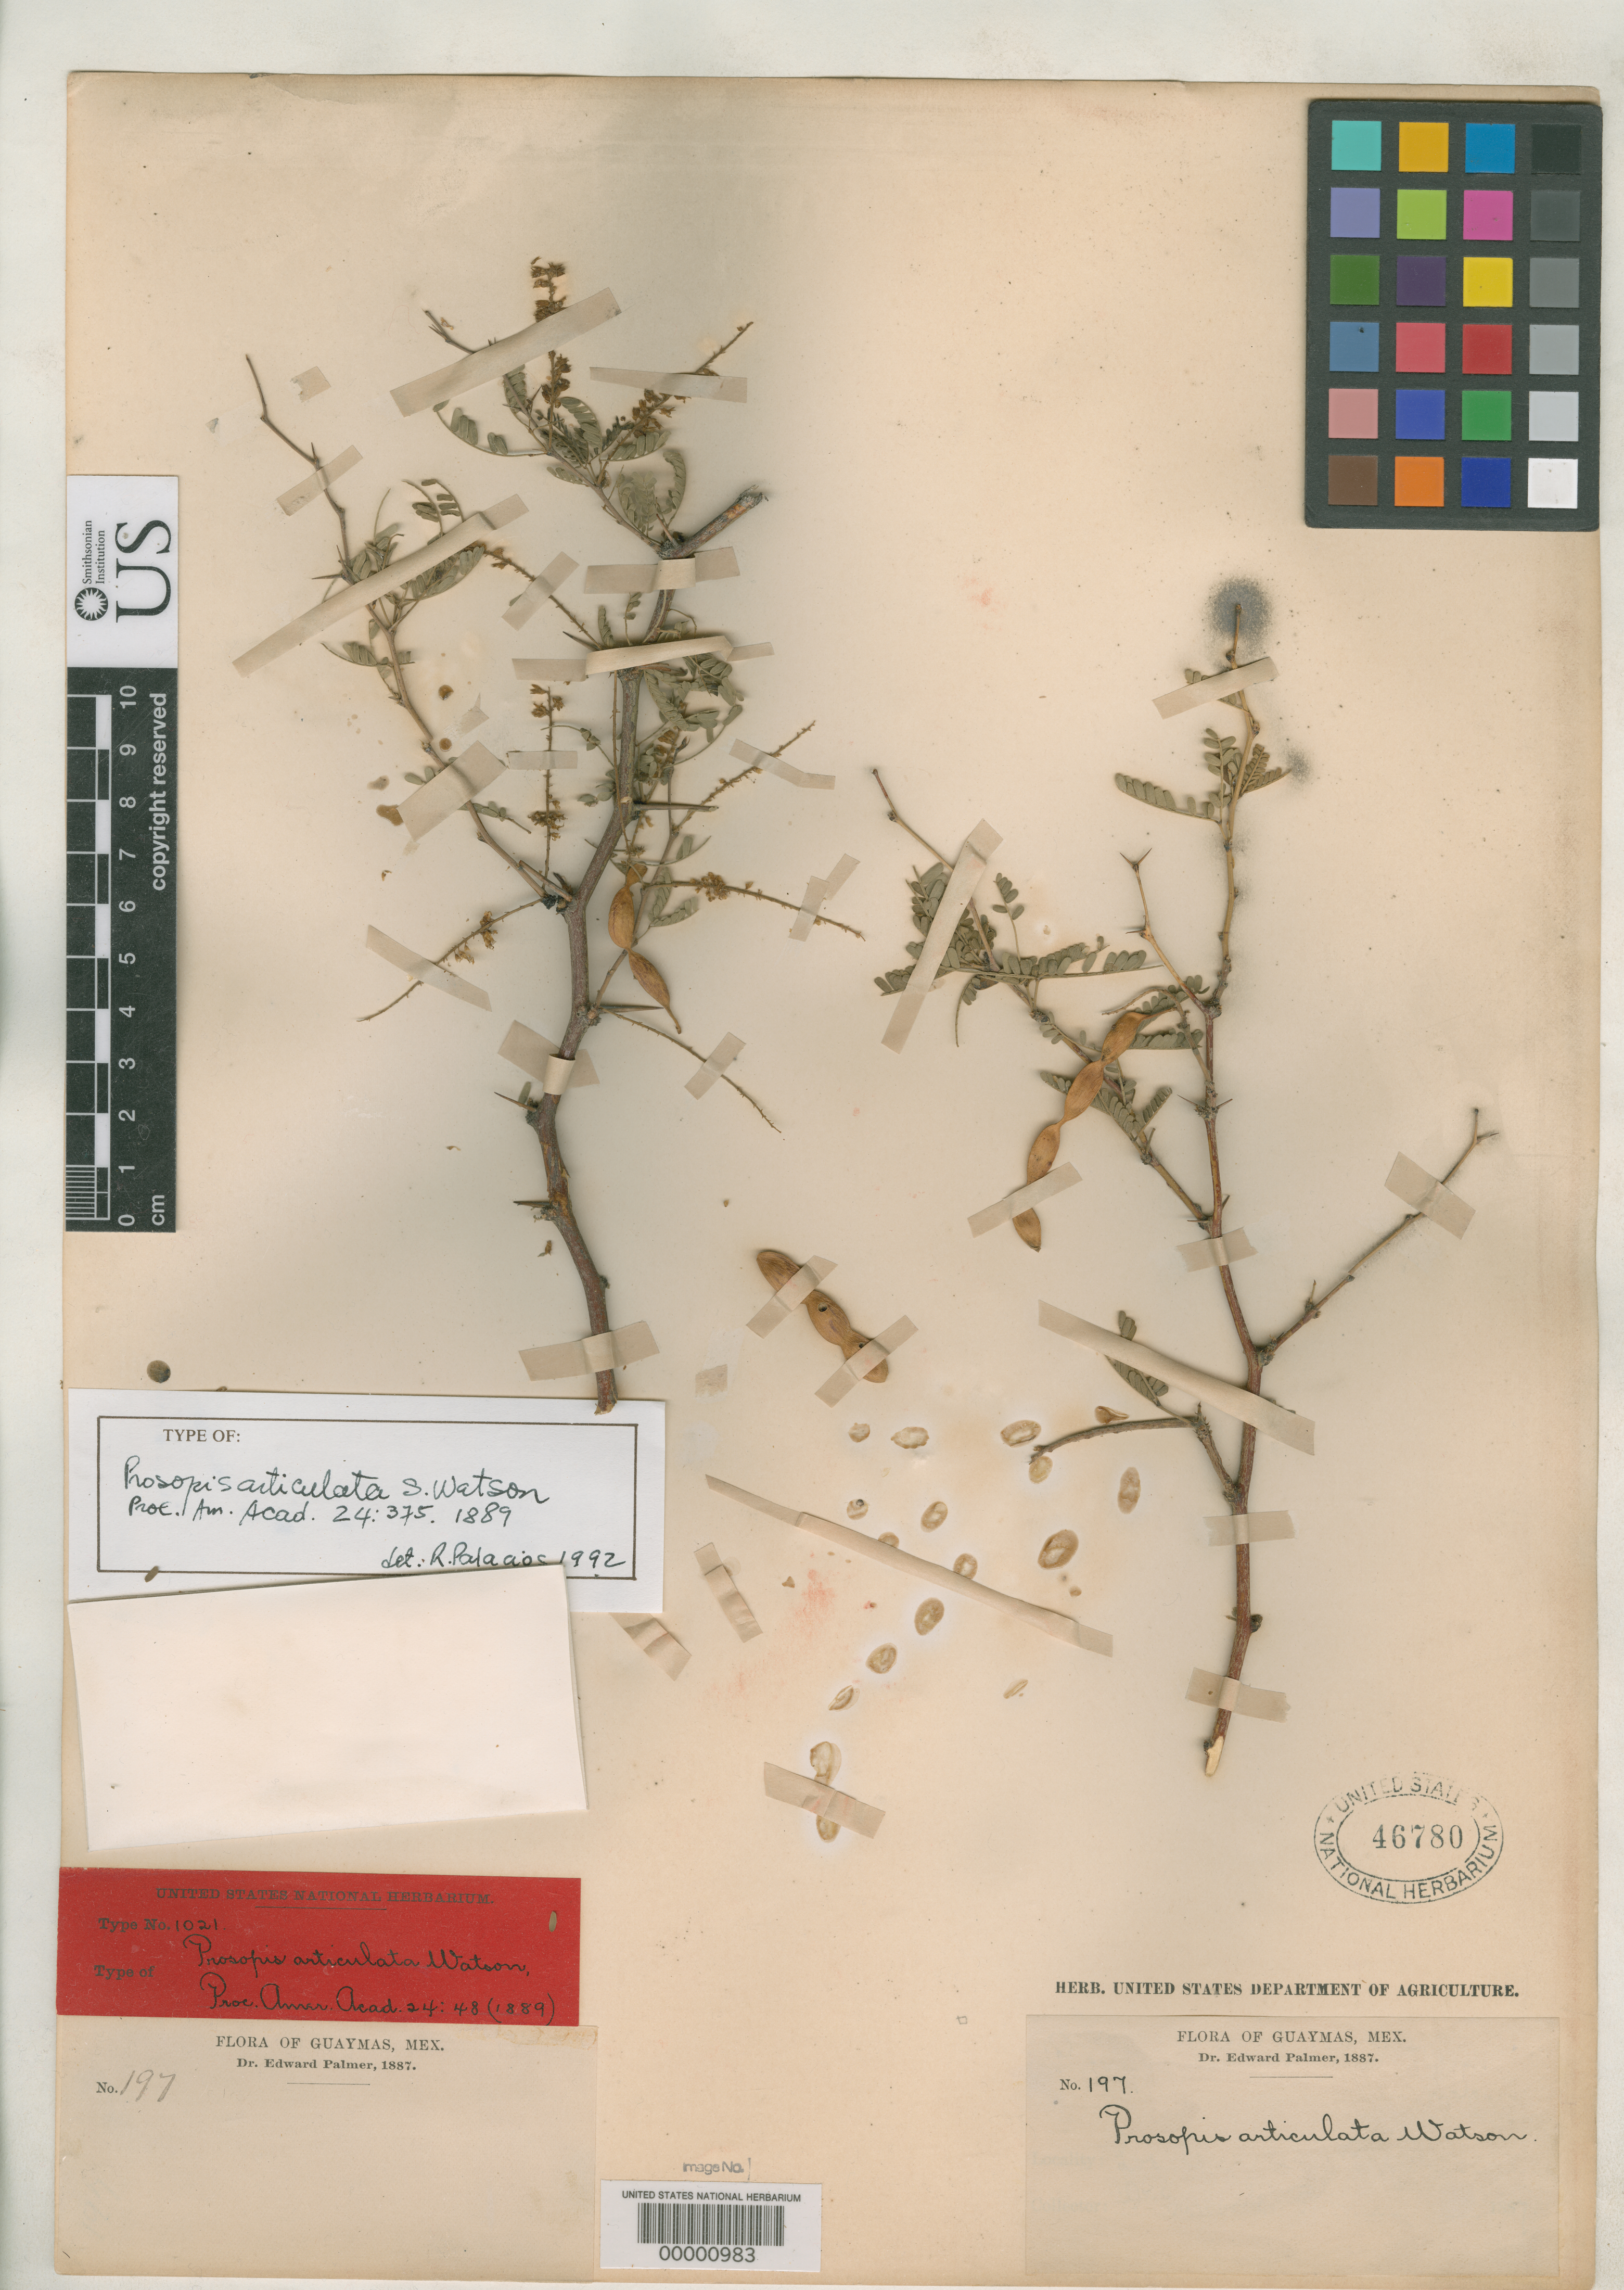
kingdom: Plantae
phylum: Tracheophyta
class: Magnoliopsida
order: Fabales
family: Fabaceae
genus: Prosopis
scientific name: Prosopis articulata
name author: S. Watson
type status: Isotype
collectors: E. Palmer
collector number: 197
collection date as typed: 1887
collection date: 1887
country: Mexico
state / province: Sonora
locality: Guaymas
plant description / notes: Holotype is at GH as cited by Burkart (1976).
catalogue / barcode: US 46780